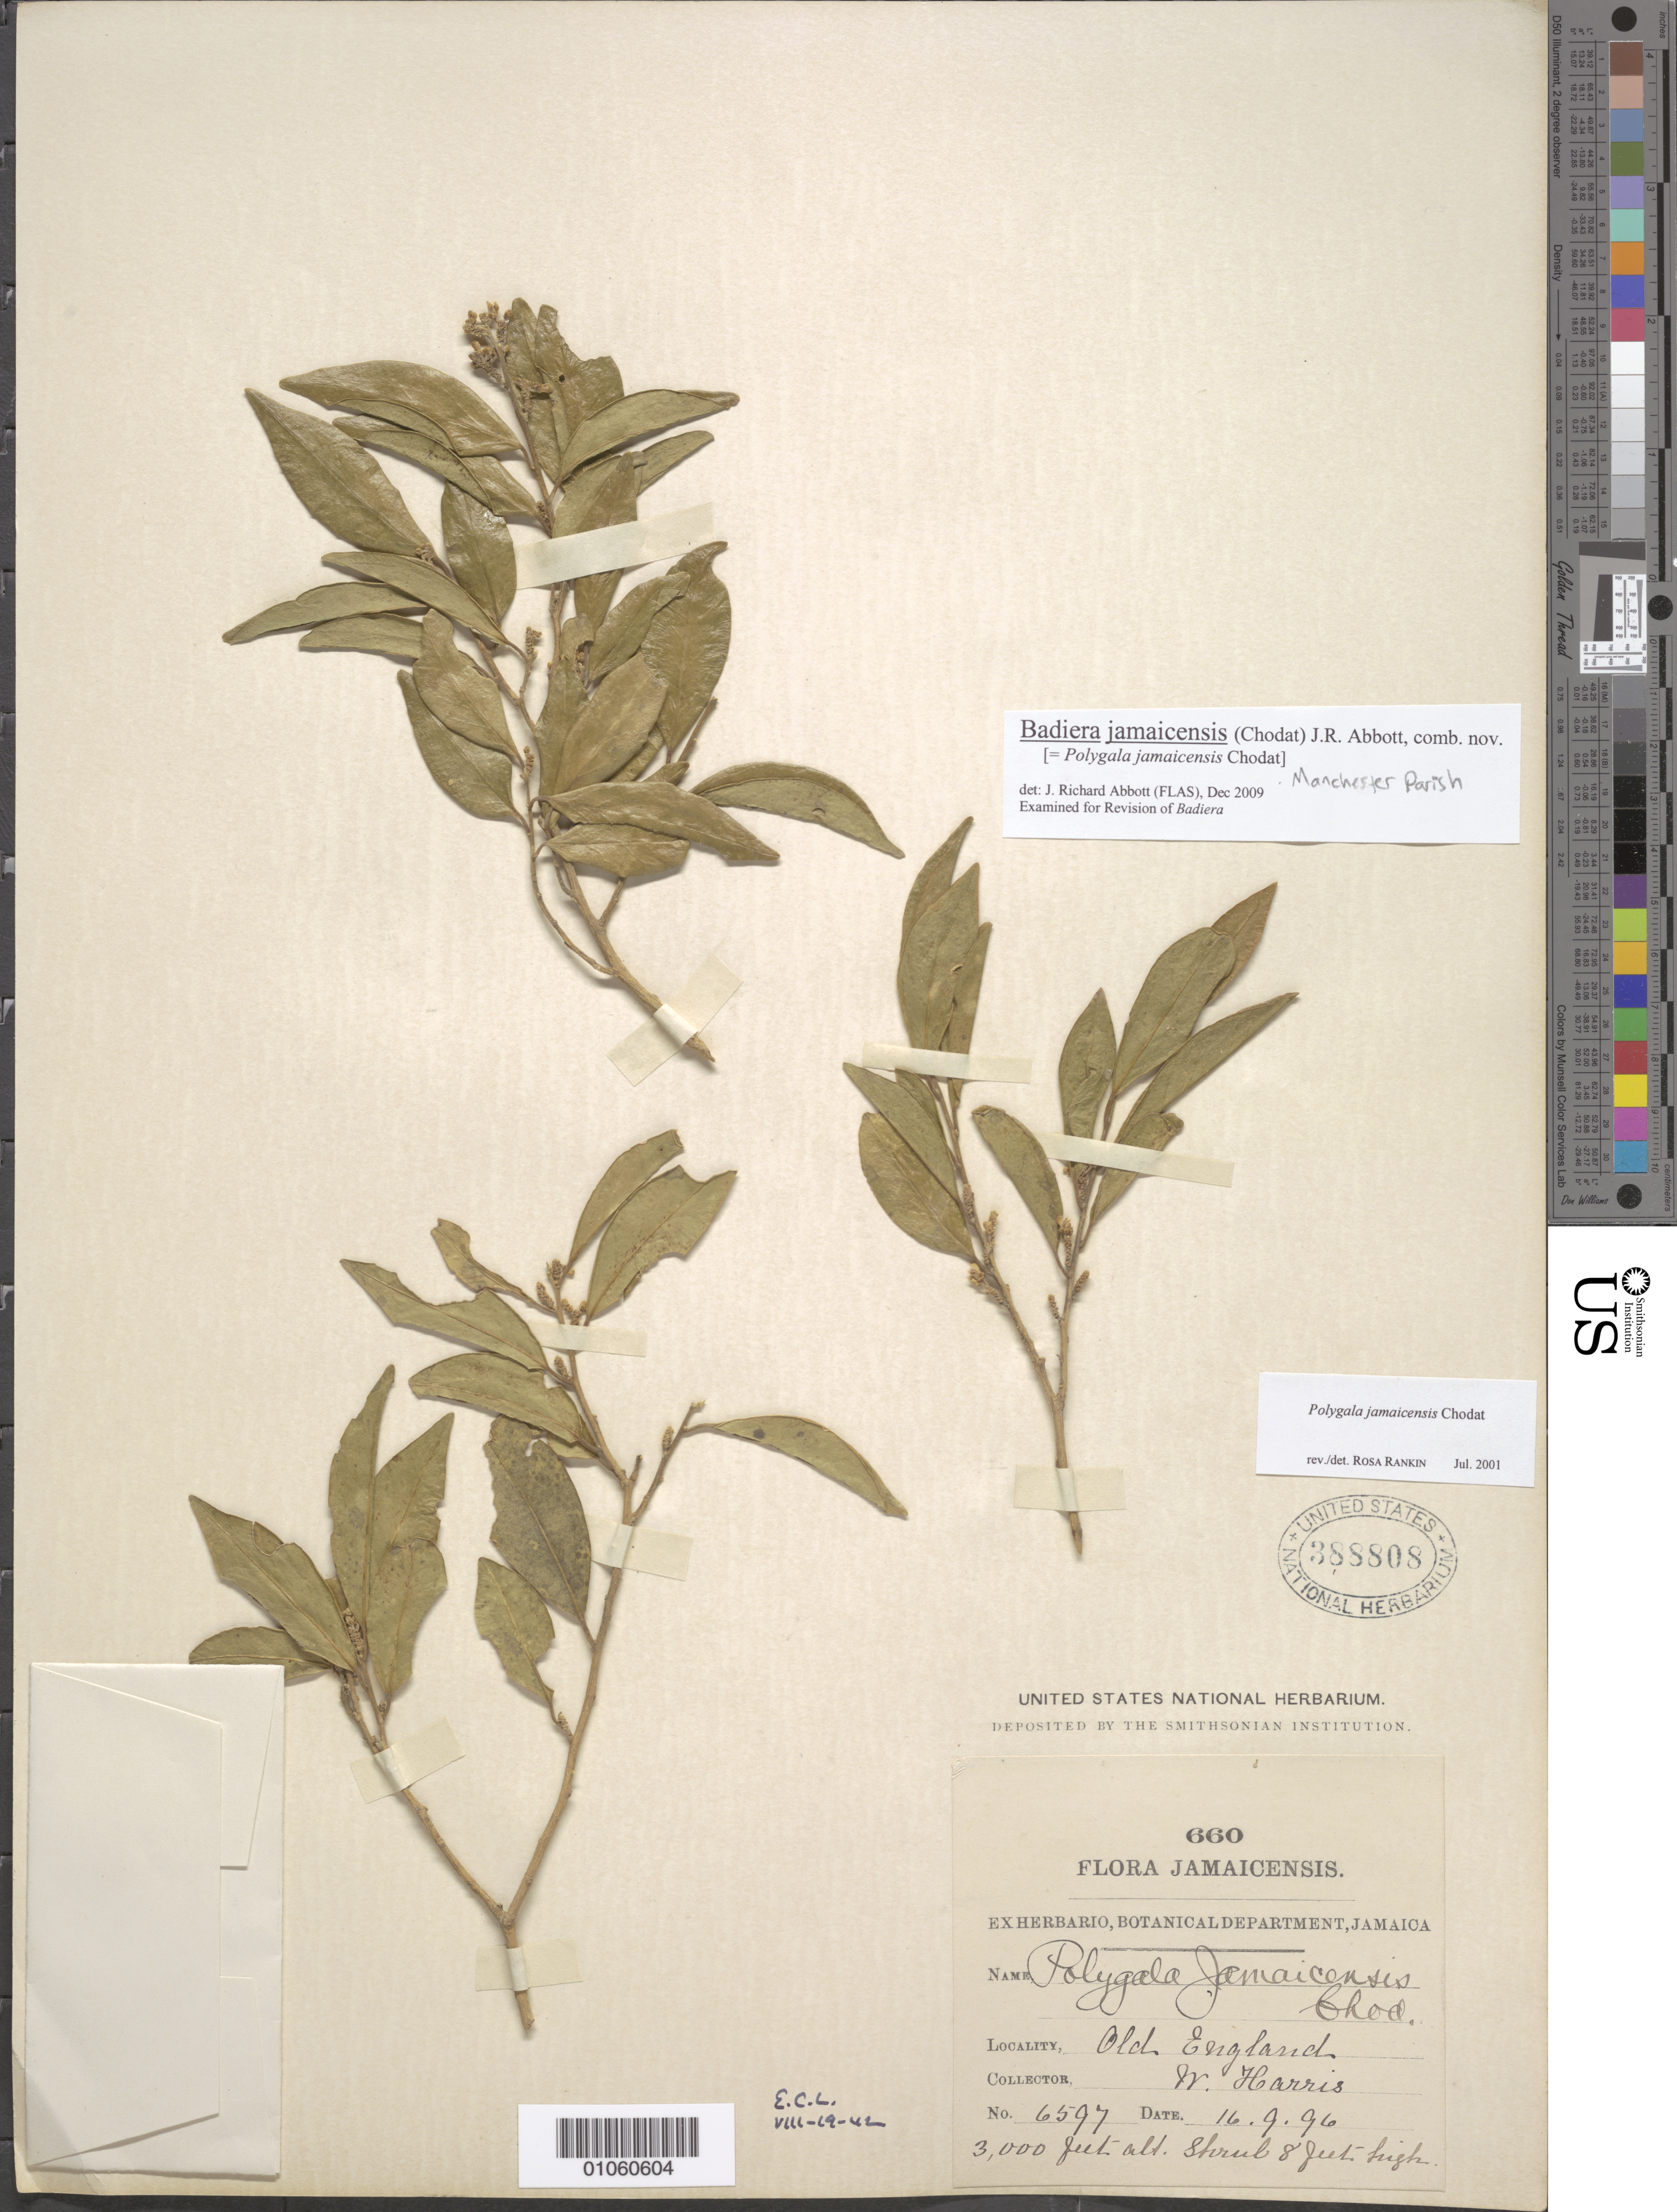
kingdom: Plantae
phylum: Tracheophyta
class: Magnoliopsida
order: Fabales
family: Polygalaceae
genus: Polygala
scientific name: Polygala jamaicensis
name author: Chodat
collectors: W. Harris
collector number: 6597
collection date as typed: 16 Sep 1896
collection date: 1896-09-16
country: Jamaica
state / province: Manchester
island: Jamaica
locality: Old England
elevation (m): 914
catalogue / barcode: US 388808